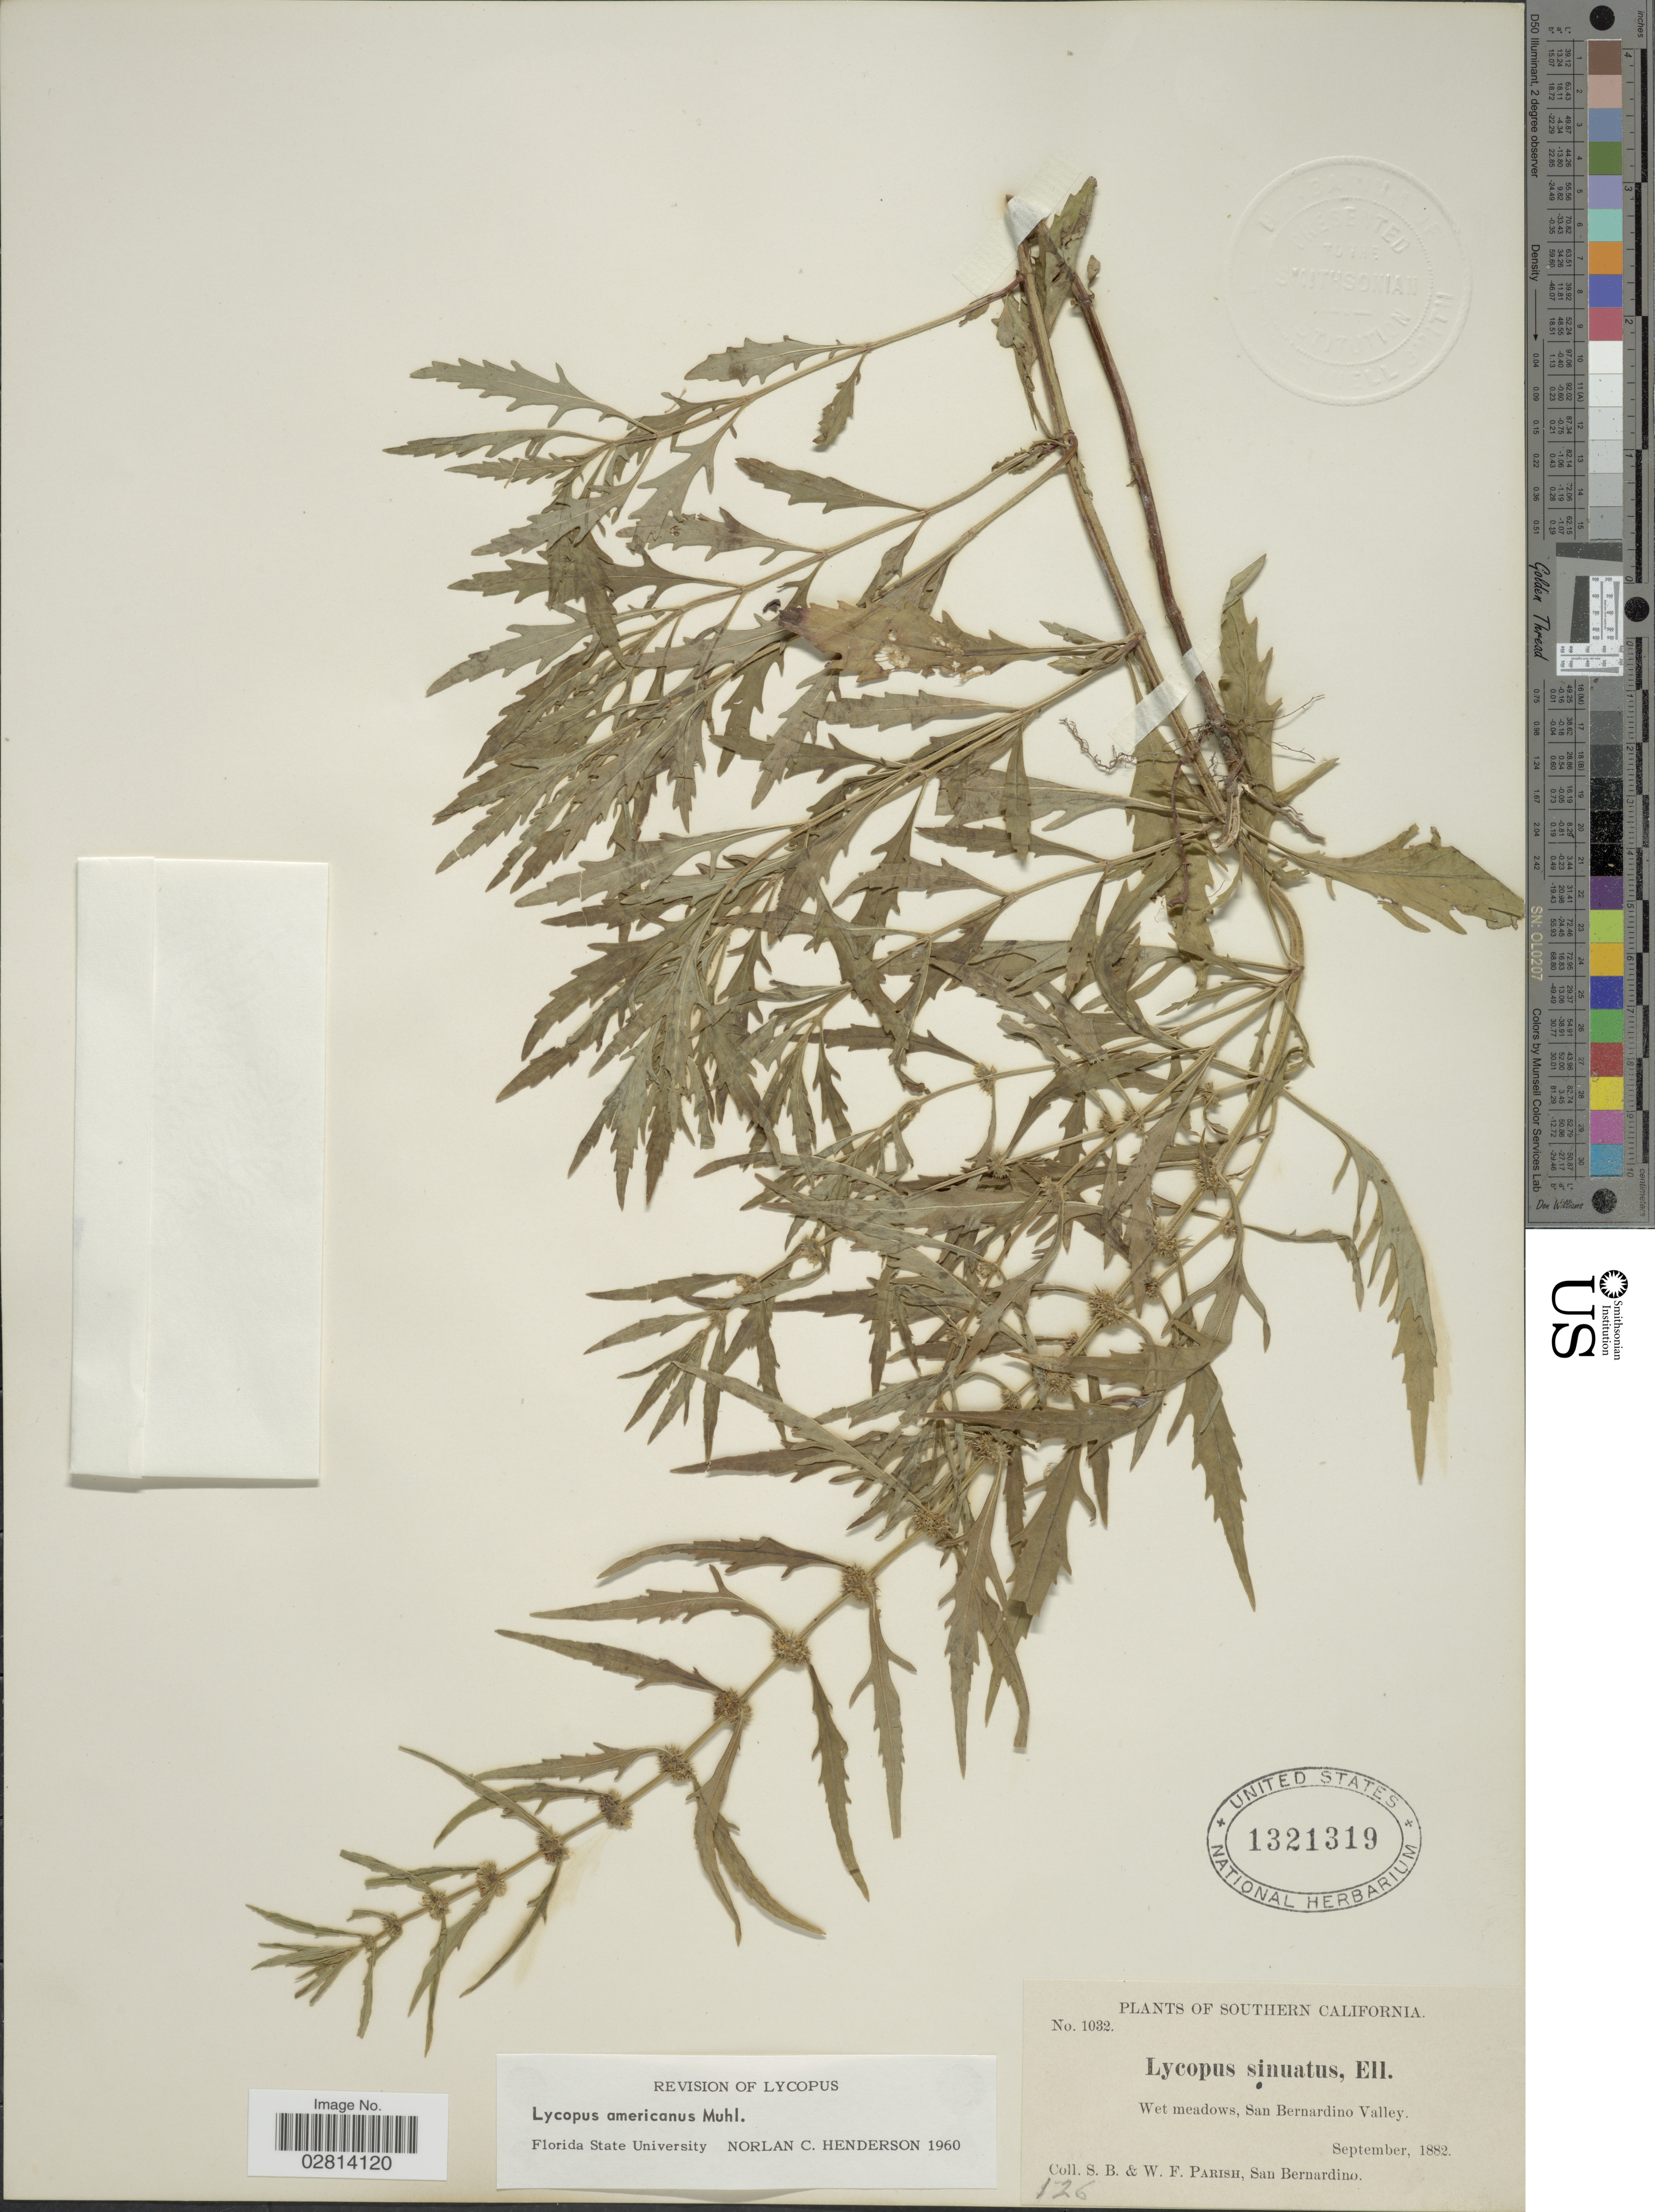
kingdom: Plantae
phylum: Tracheophyta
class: Magnoliopsida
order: Lamiales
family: Lamiaceae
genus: Lycopus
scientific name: Lycopus americanus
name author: Muhl. ex W.P.C. Barton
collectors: S. B. Parish & W. F. Parish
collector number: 1032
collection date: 1882-09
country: United States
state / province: California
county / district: San Bernardino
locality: Southern California, Wet meadows, San Bernardino Valley.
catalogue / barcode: US 1321319